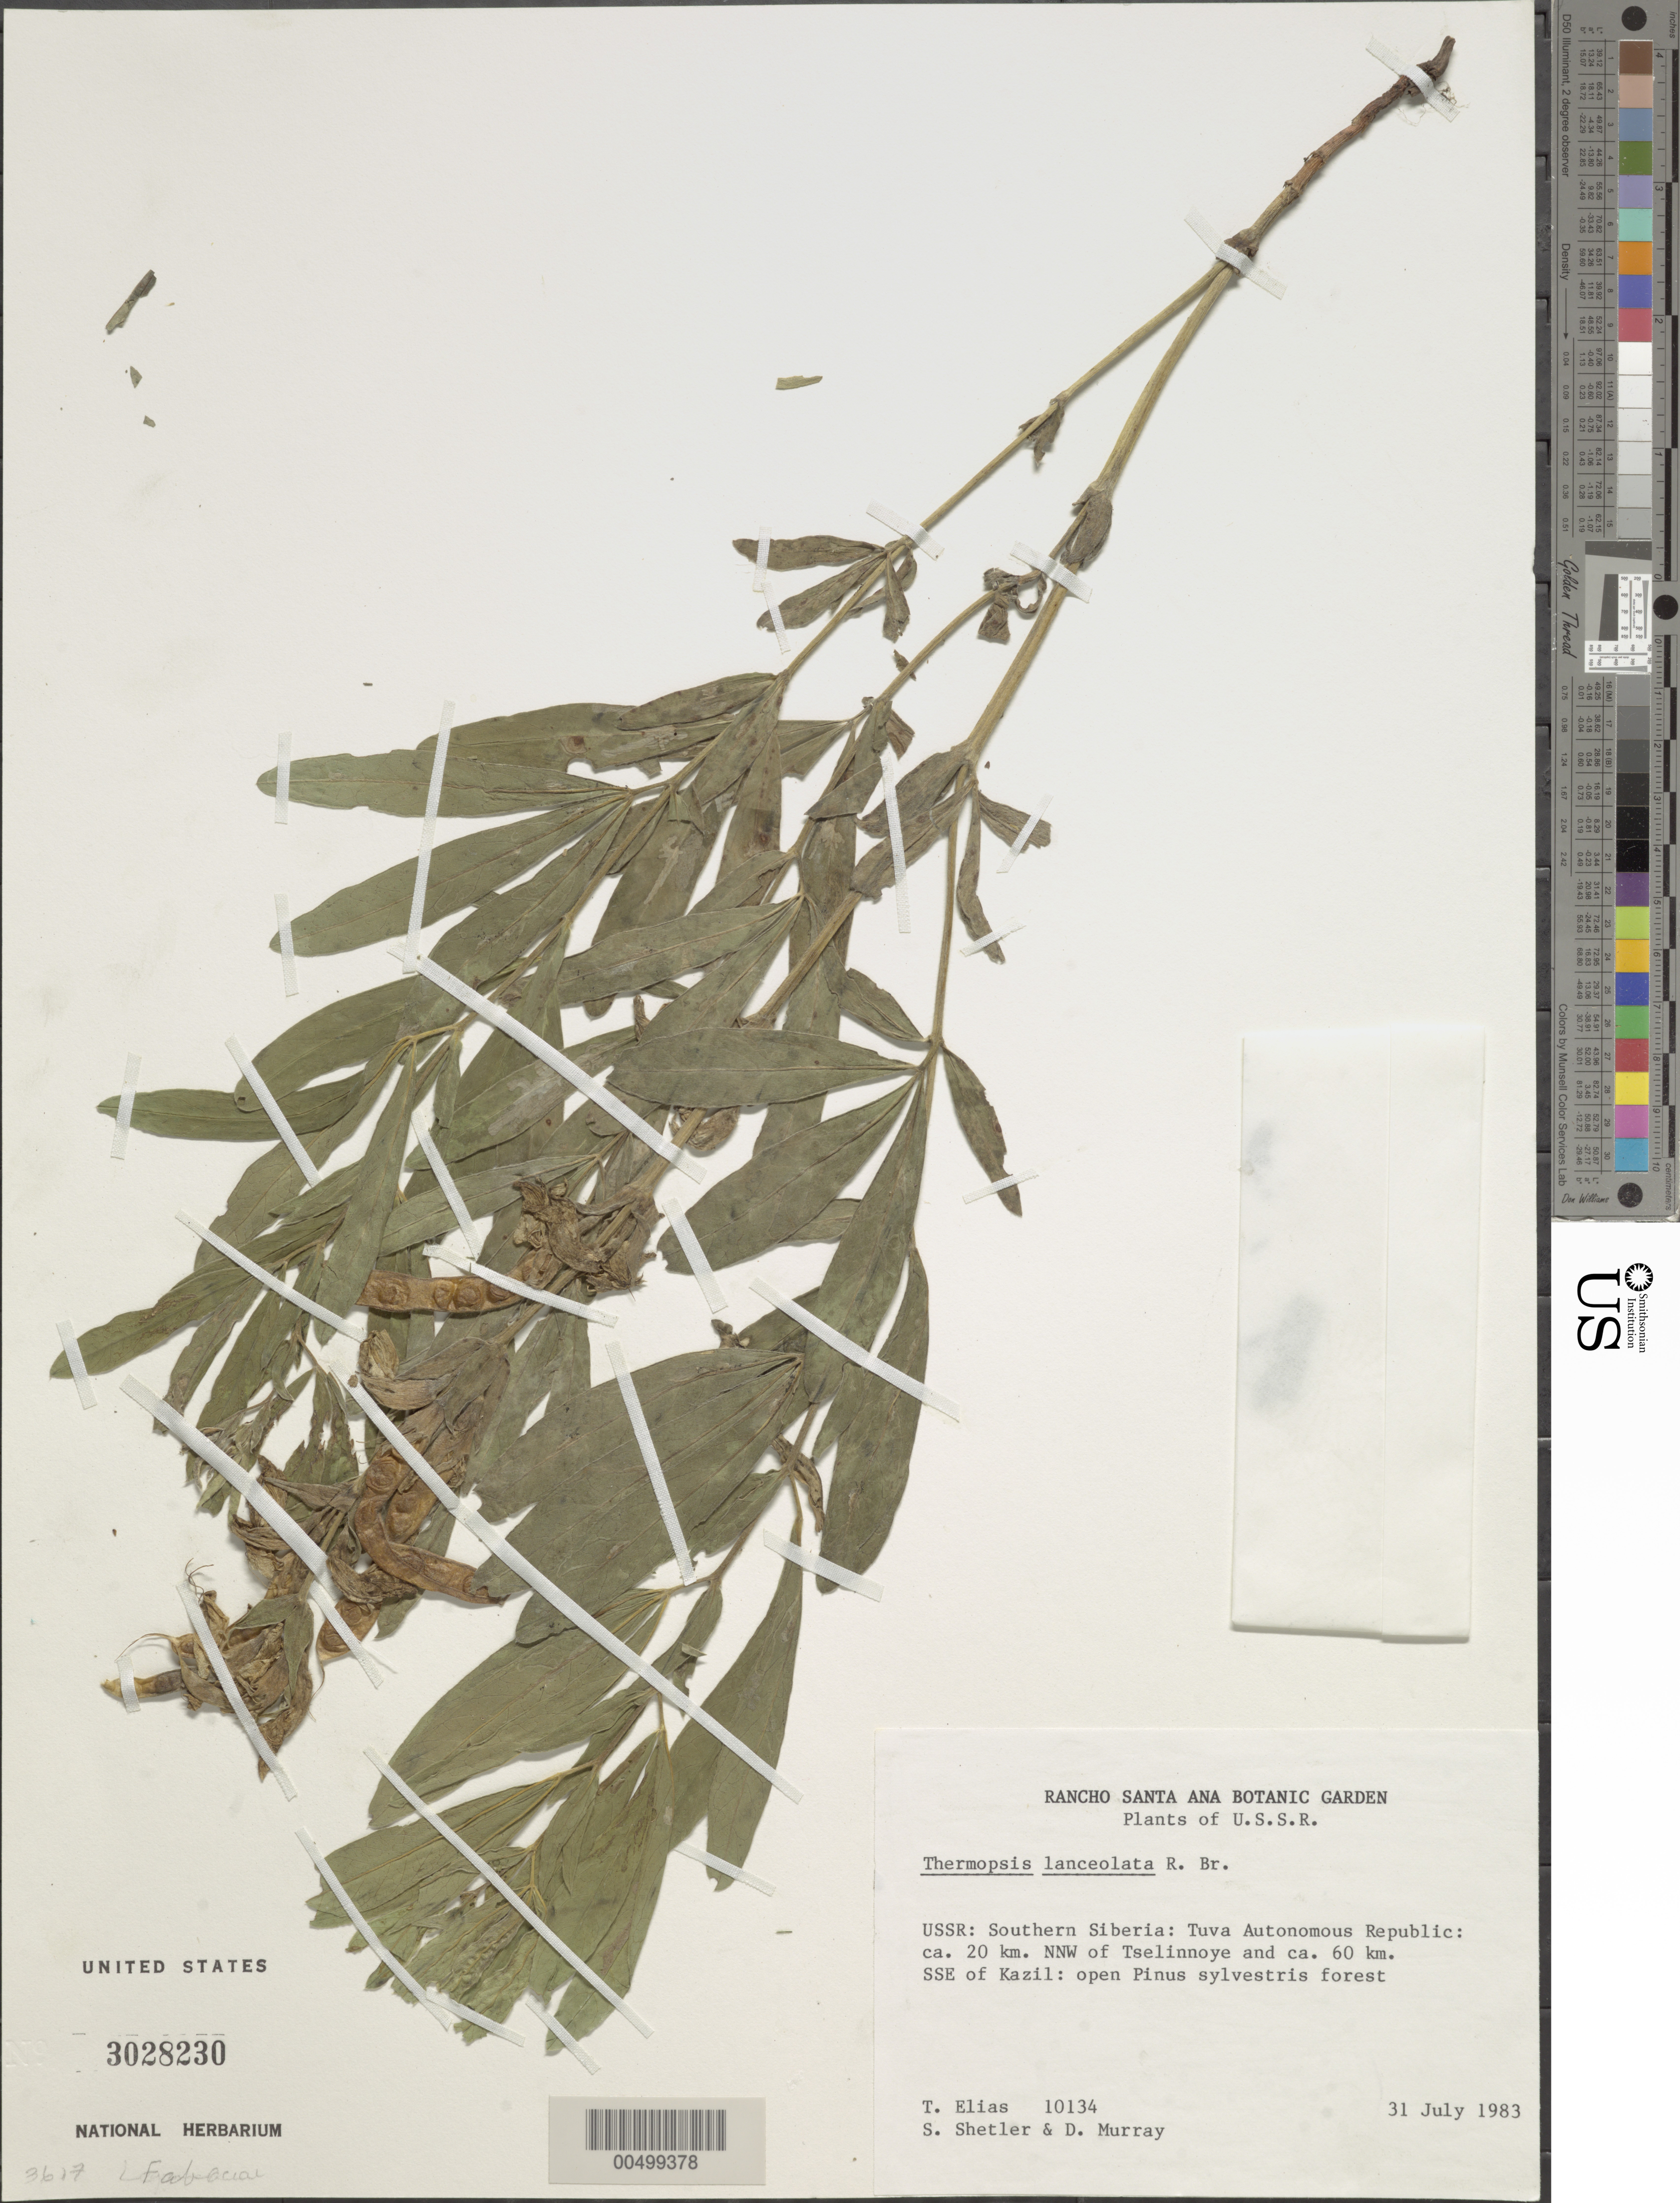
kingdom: Plantae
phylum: Tracheophyta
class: Magnoliopsida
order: Fabales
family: Fabaceae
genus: Thermopsis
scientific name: Thermopsis lanceolata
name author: R. Br.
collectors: T. Elias, S. Shetler & D. F. Murray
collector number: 10134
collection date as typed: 31 Jul 1983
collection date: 1983-07-31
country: Russian Federation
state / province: Tuva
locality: ca. 20 km NNW of Tselinnoye and ca. 60 km SSE of Kazil [Kyzyl]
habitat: open Pinus sylvestris forest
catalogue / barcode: US 3028230